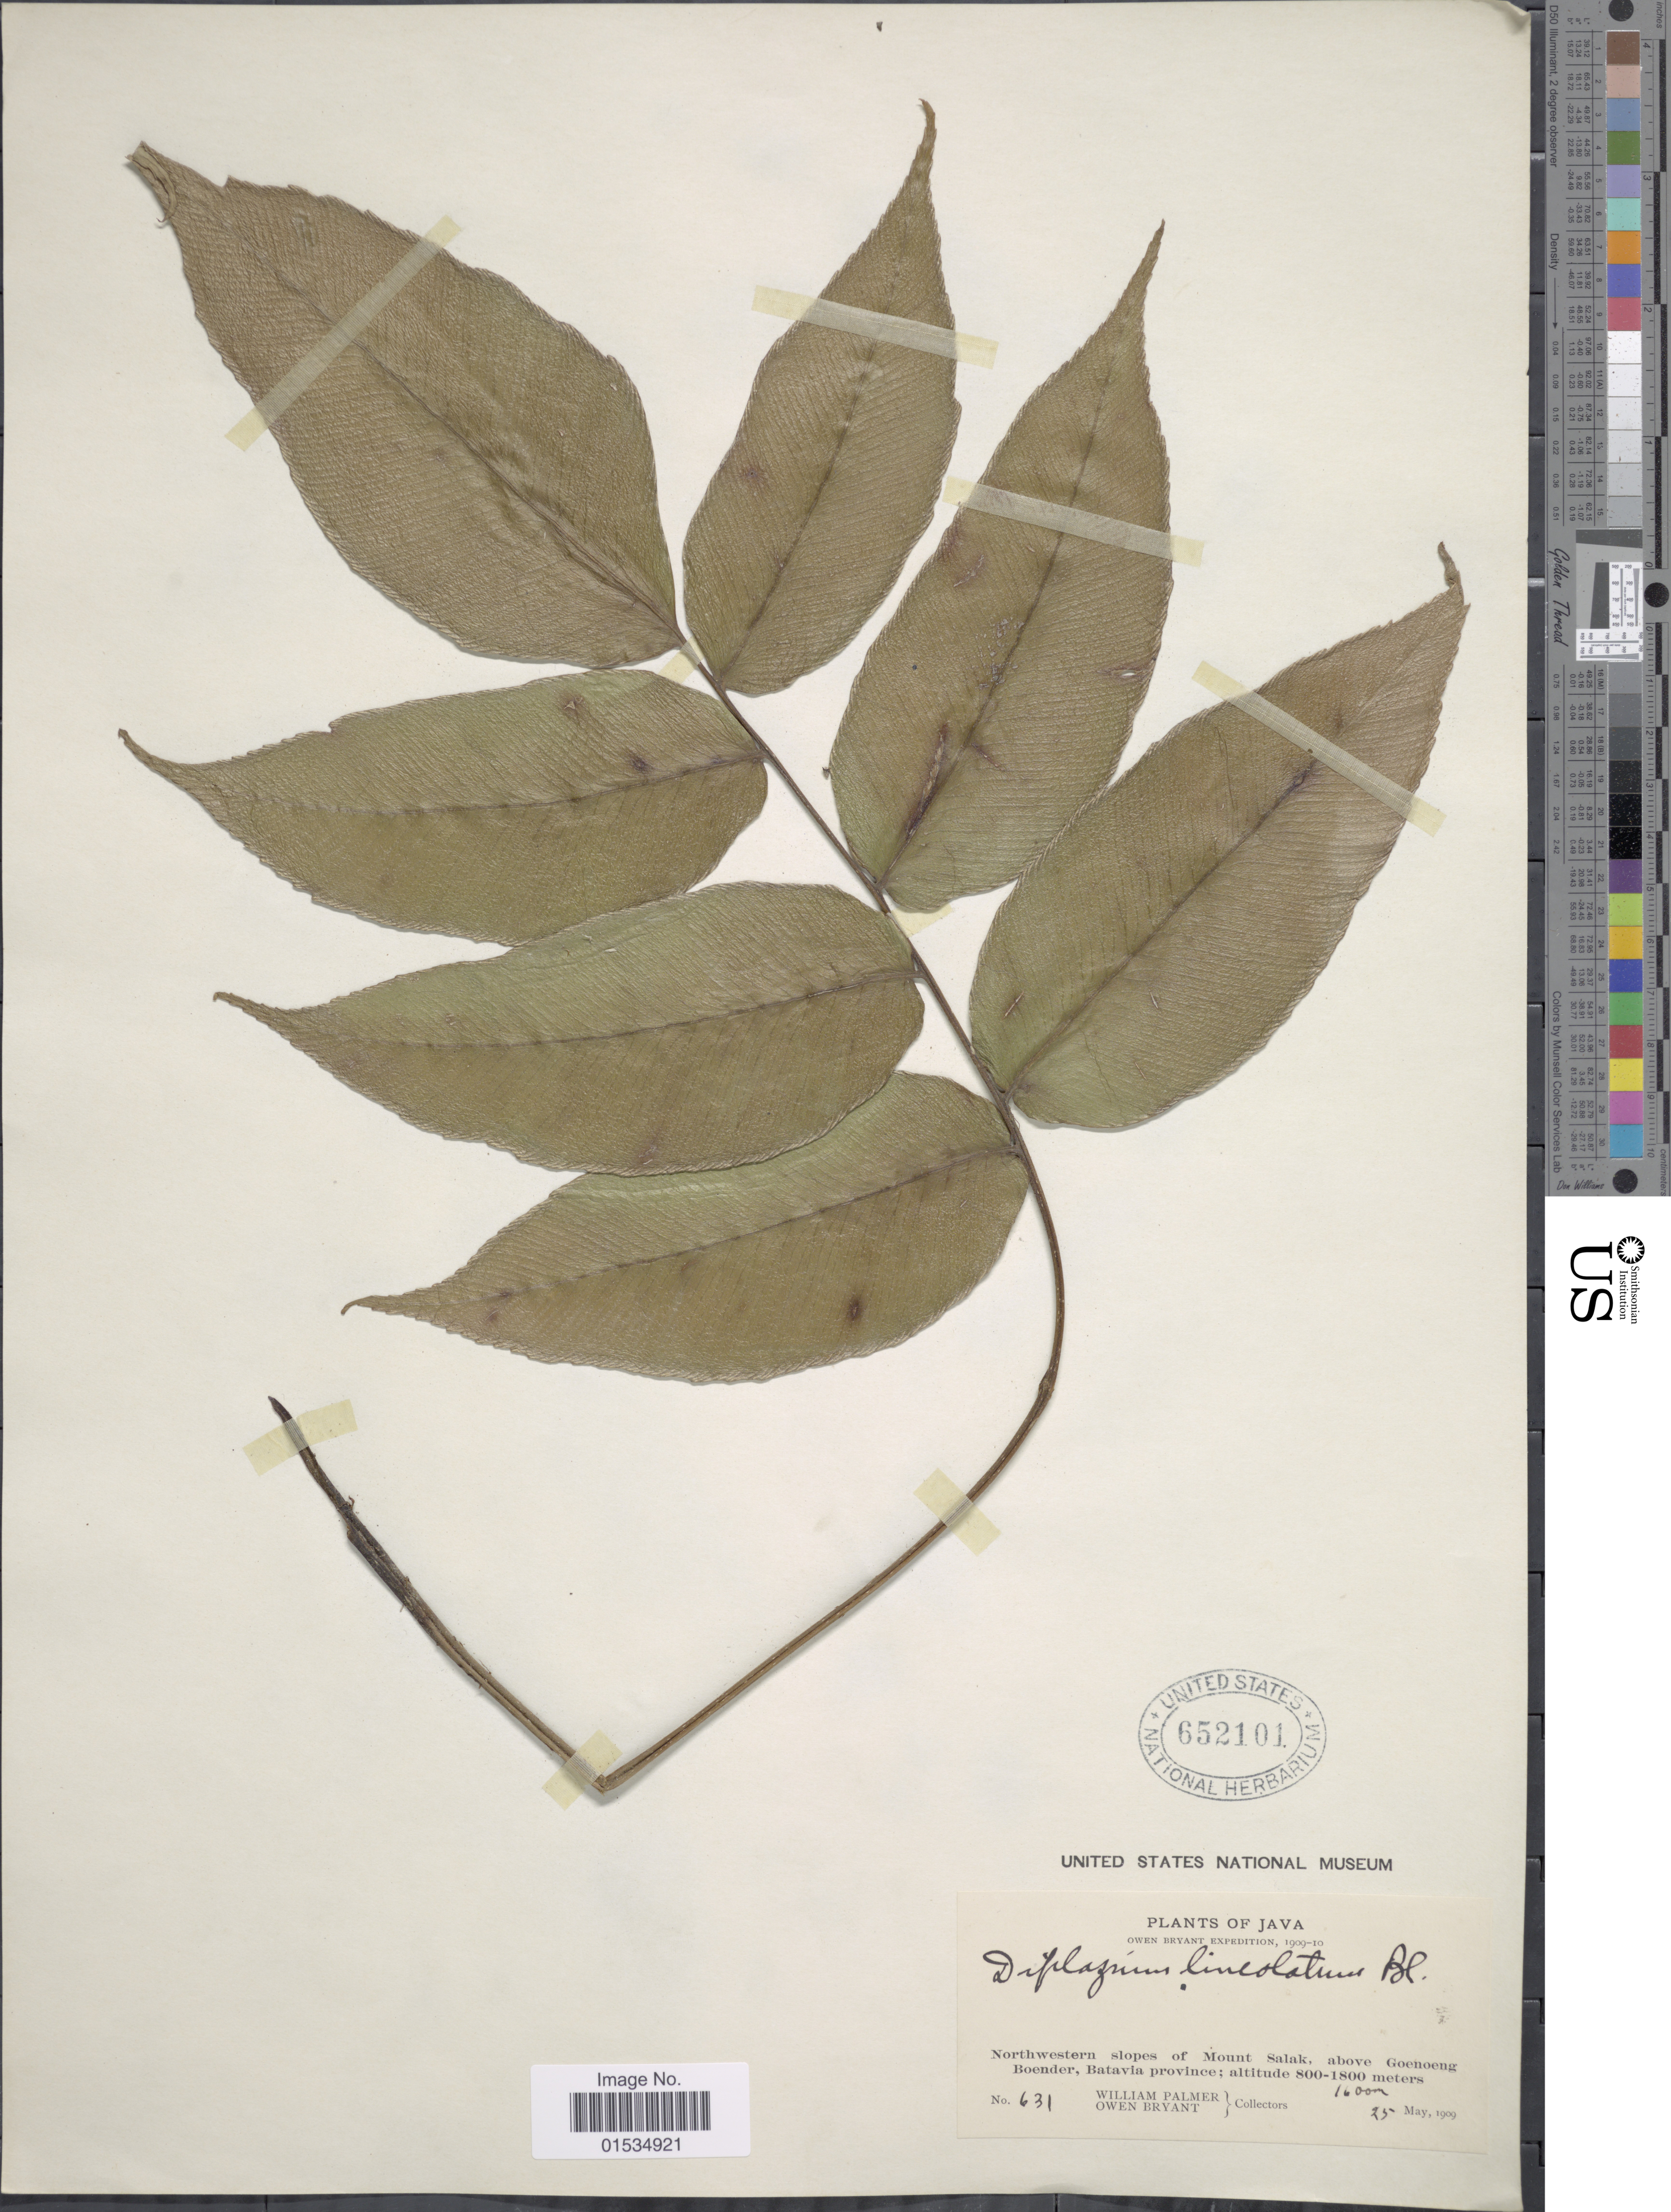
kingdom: Plantae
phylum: Tracheophyta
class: Polypodiopsida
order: Polypodiales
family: Athyriaceae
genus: Diplazium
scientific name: Diplazium fraxinifolium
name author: C. Presl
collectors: W. Palmer & O. Bryant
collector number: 631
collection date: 1909-05-25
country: Indonesia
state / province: Java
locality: Northwestern slopes of Mount Salak, above Goenoeng Boender, Batavia Province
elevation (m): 1600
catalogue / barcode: US 652101